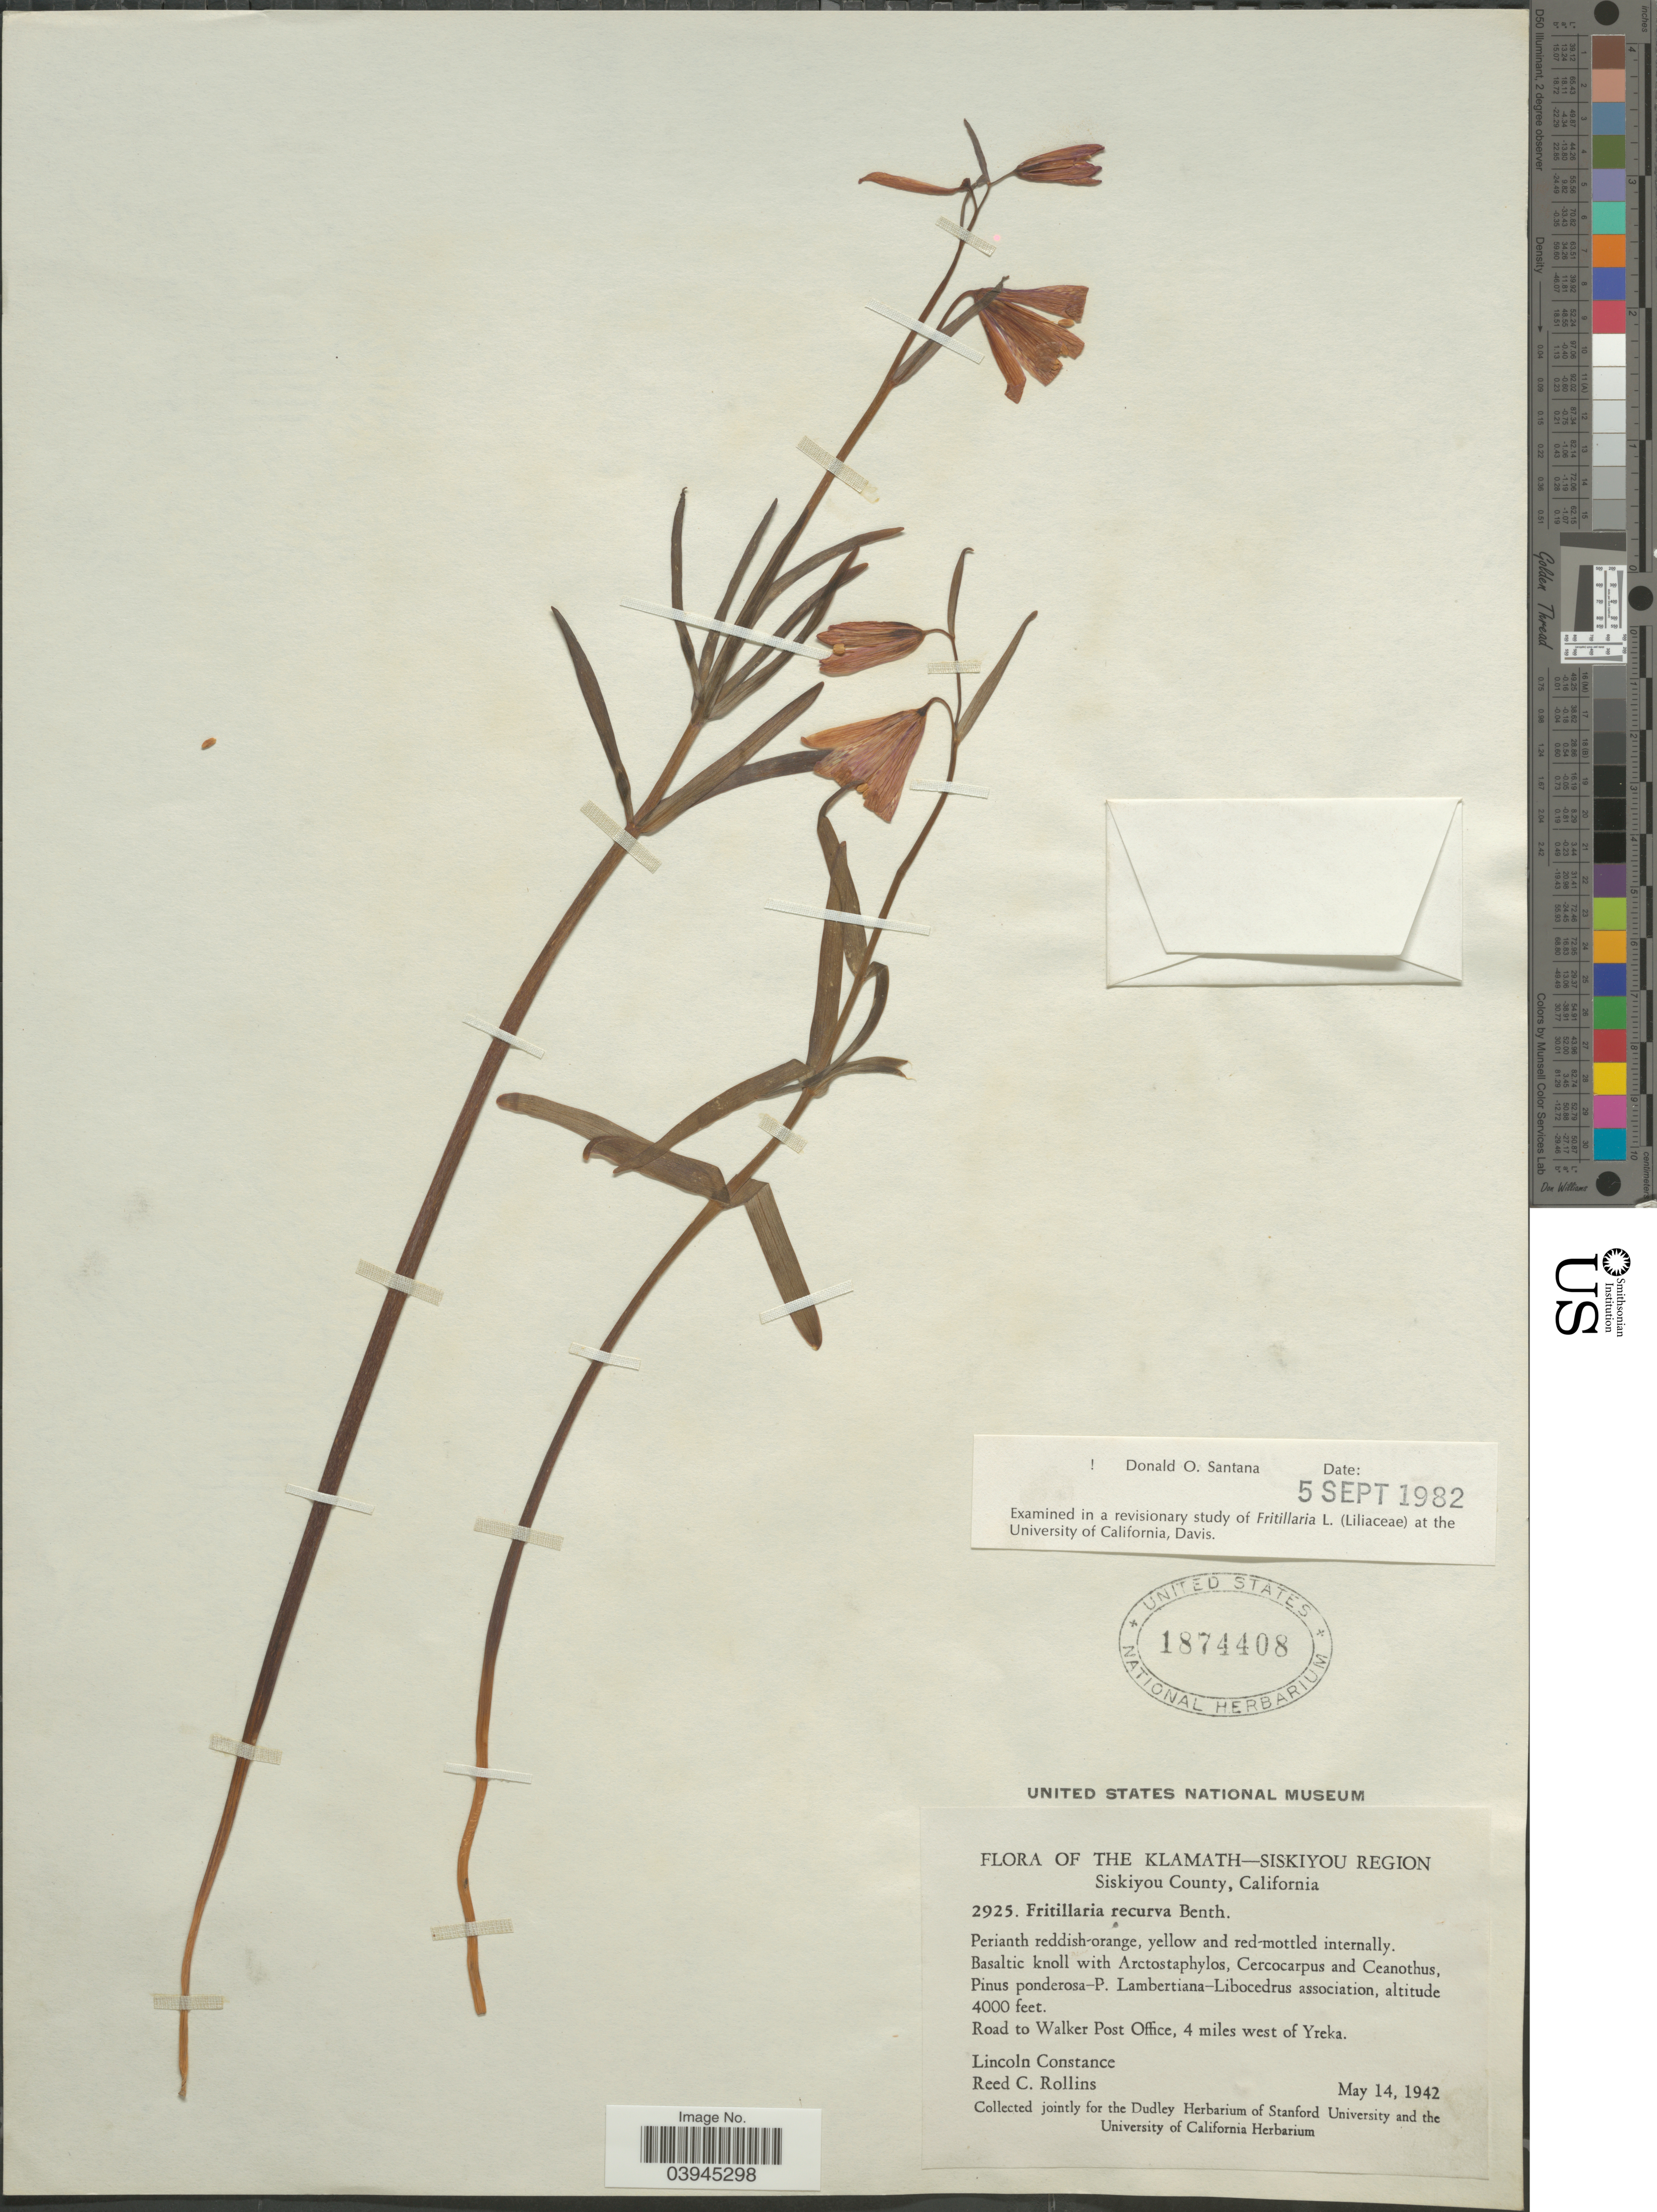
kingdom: Plantae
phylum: Tracheophyta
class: Liliopsida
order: Liliales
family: Liliaceae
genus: Fritillaria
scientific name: Fritillaria recurva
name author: Benth.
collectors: L. Constance & R. C. Rollins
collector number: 2925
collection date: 1942-05-14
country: United States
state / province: California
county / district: Siskiyou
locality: The Klamath-Siskiyou Region. Siskiyou County. Road to Walker Post Office, 4 miles west of Yreka.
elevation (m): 1219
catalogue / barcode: US 1874408